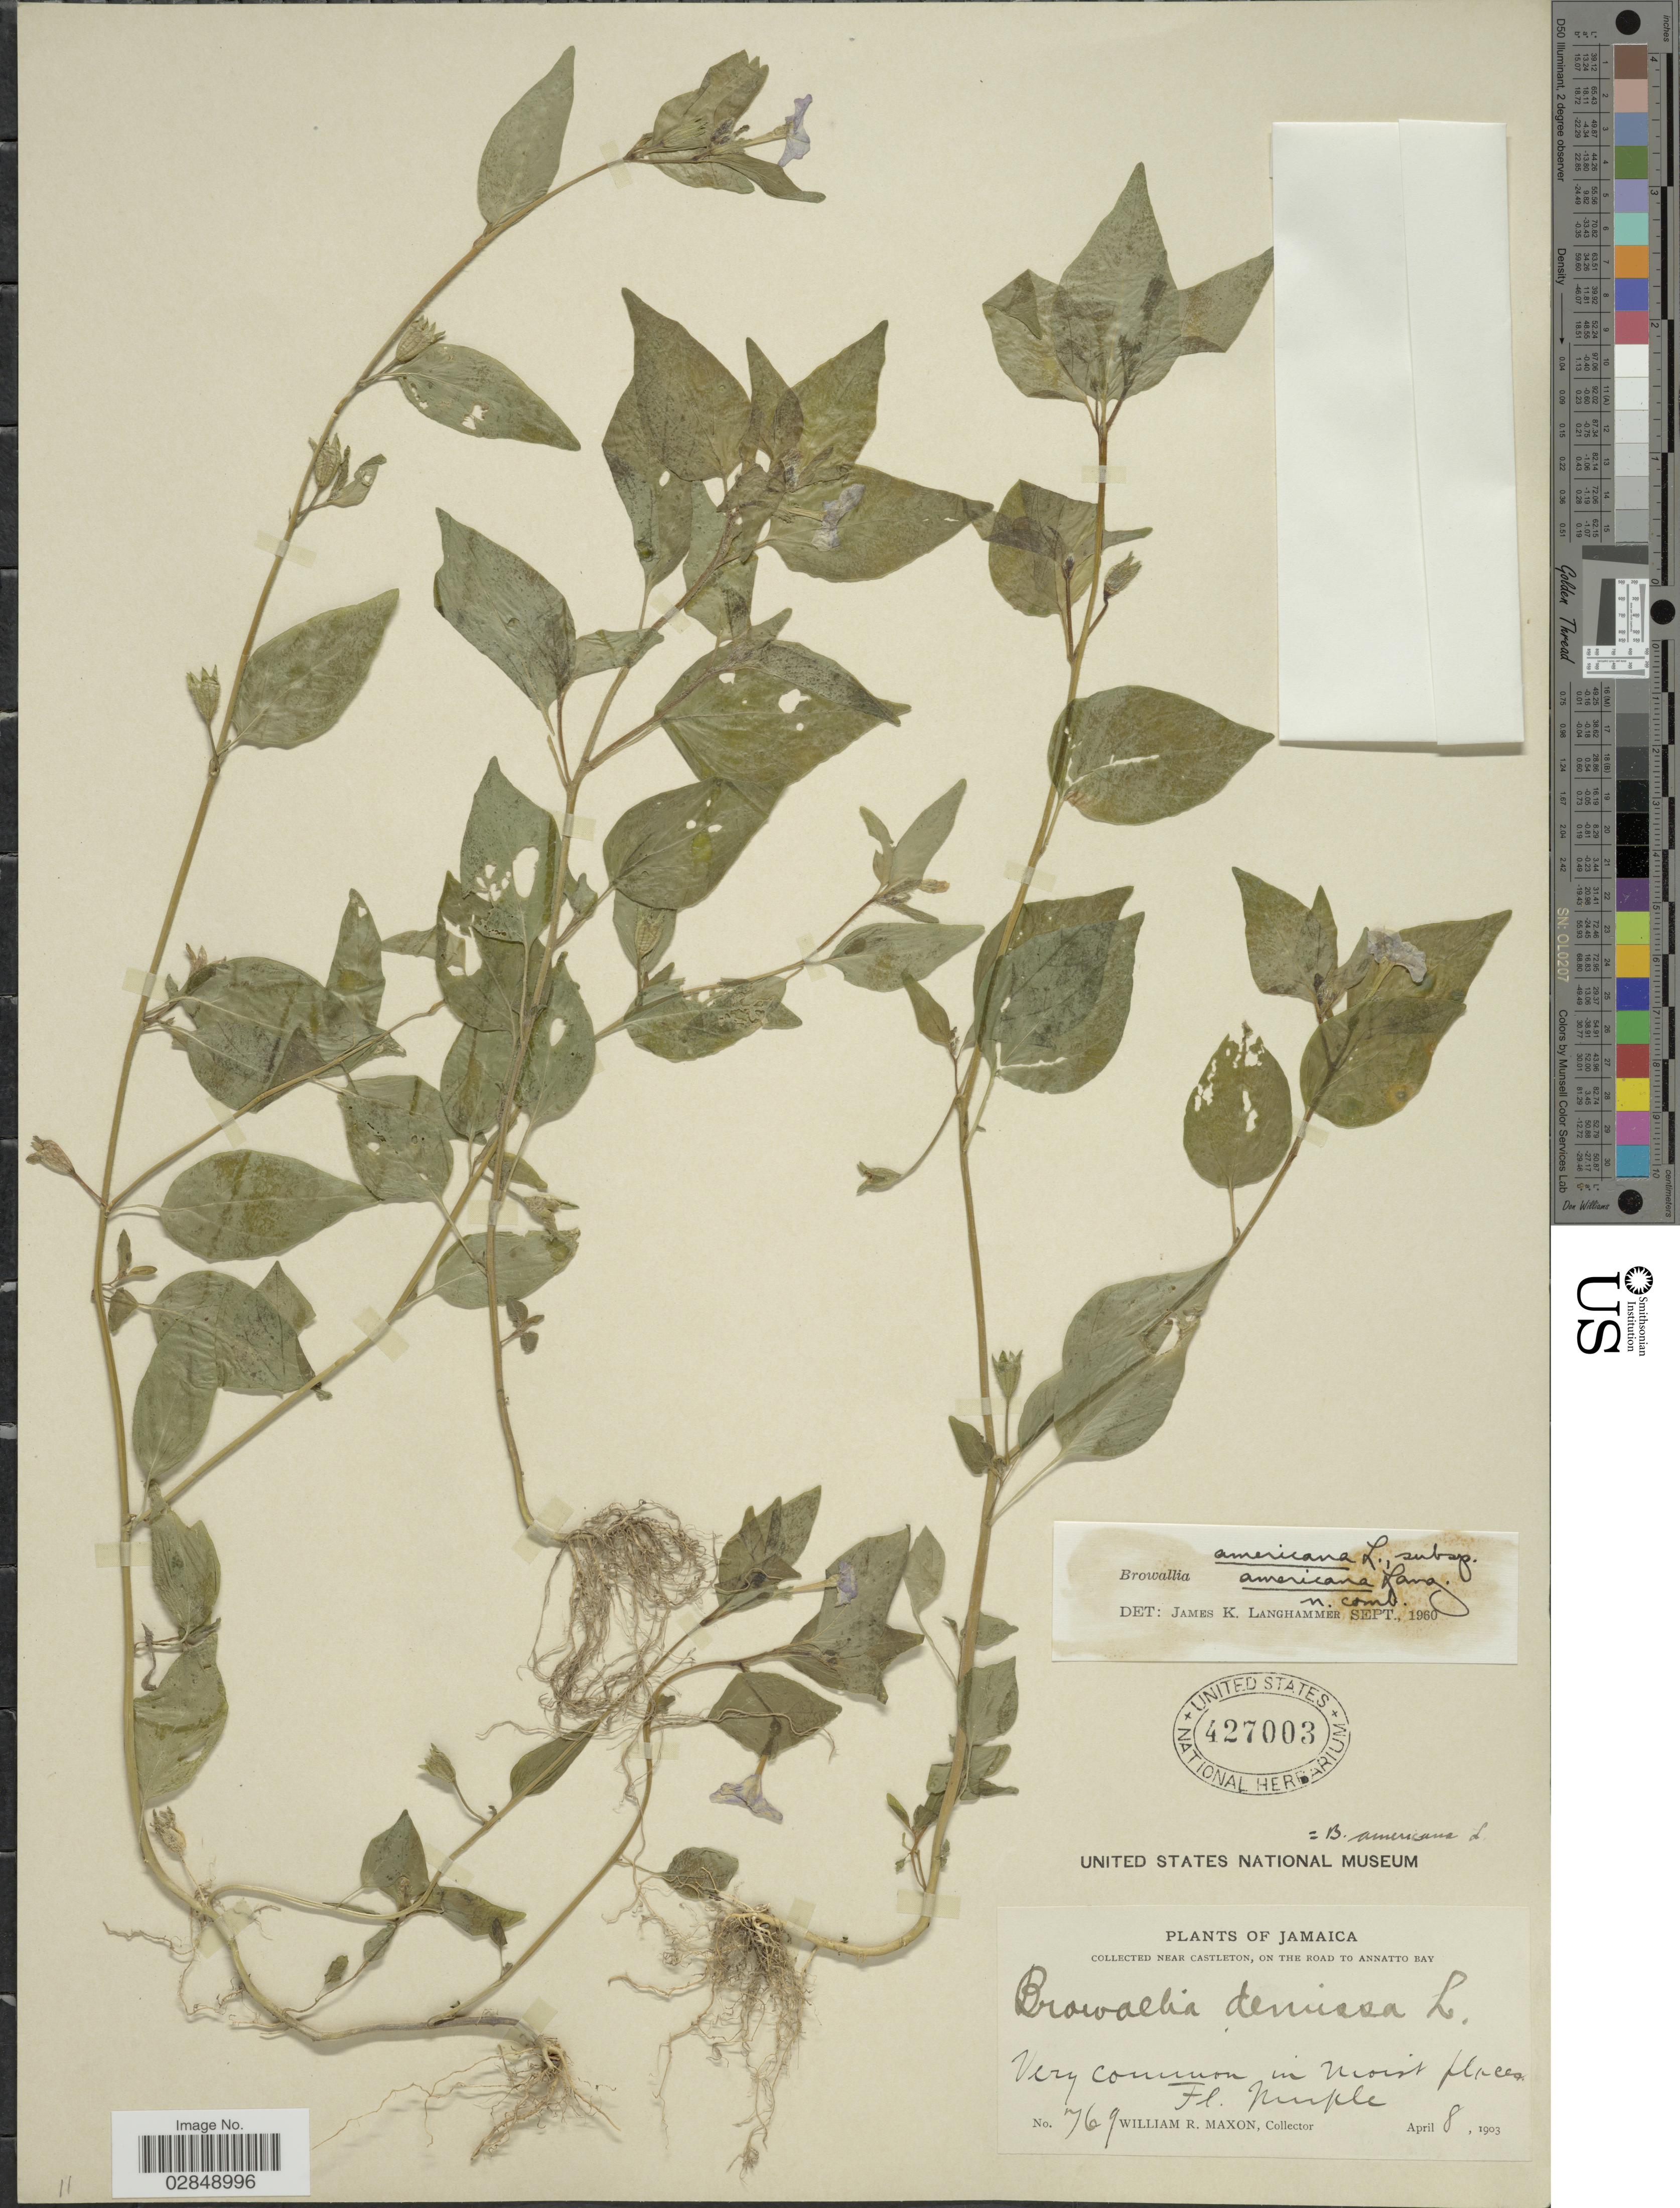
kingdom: Plantae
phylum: Tracheophyta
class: Magnoliopsida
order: Solanales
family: Solanaceae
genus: Browallia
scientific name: Browallia americana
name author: L.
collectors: W. R. Maxon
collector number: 769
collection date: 1903-04-08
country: Jamaica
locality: Near Castleton, on the road to Annatto Bay.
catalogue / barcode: US 427003